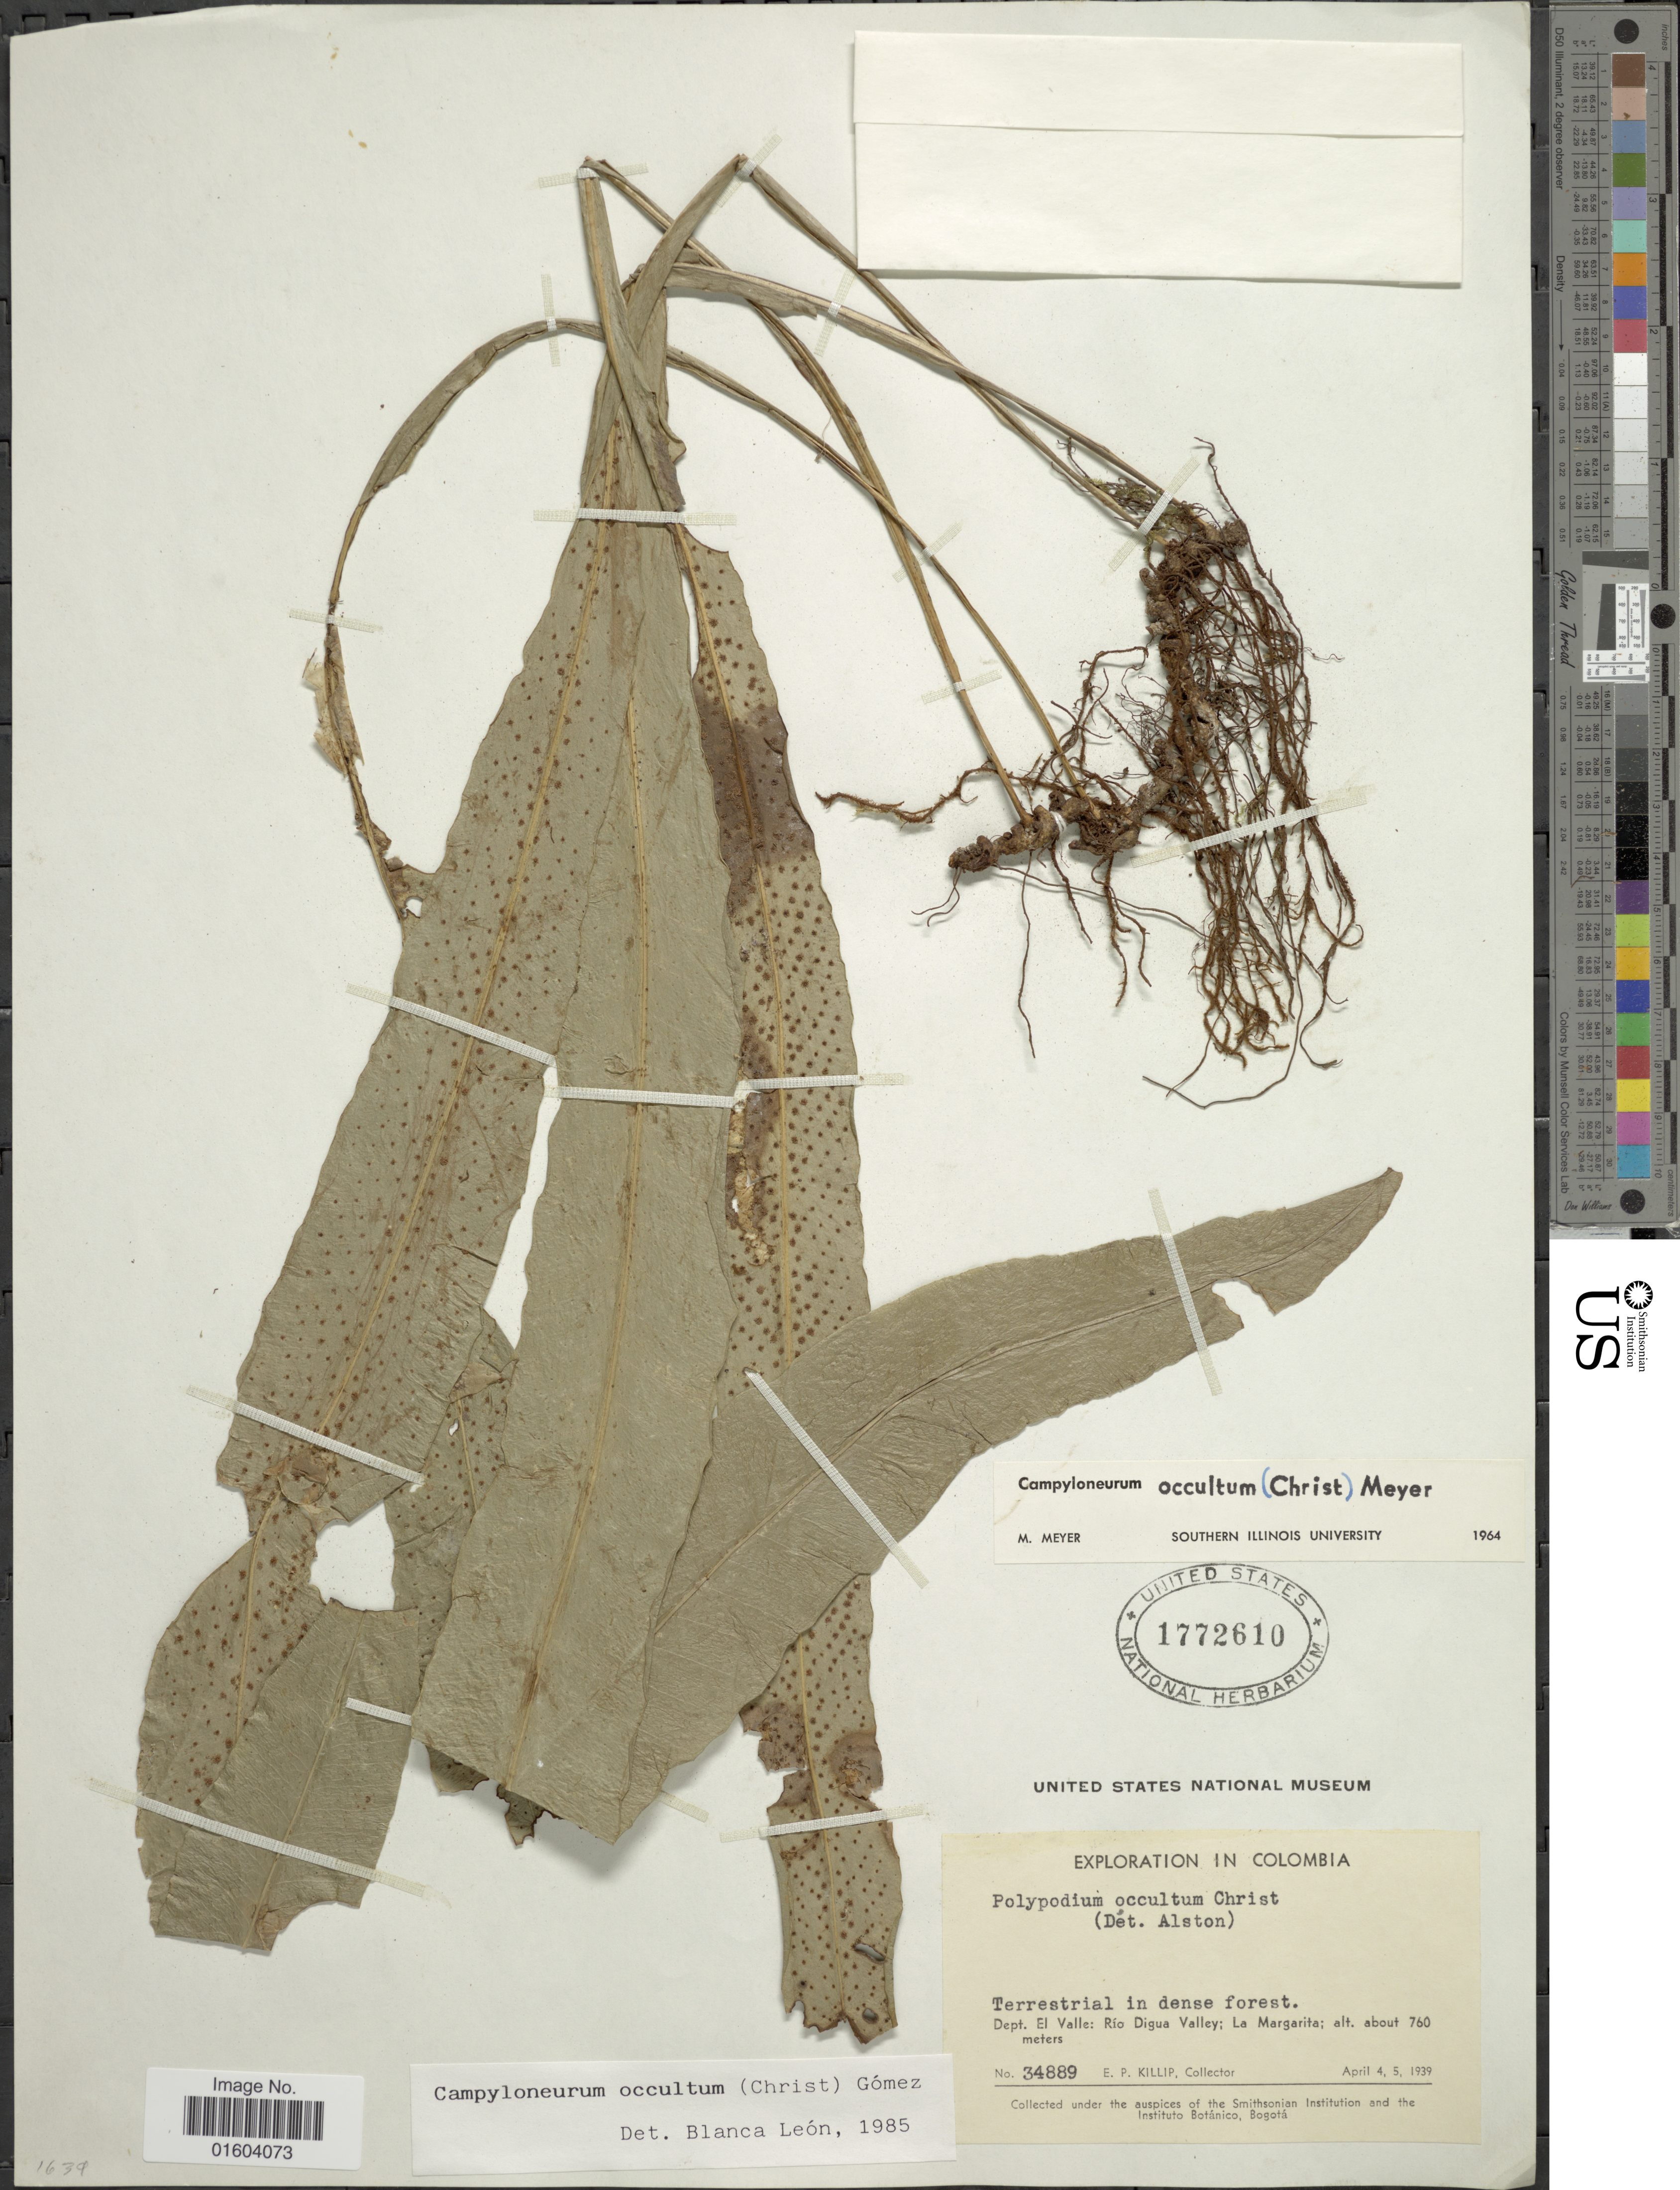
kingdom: Plantae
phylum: Tracheophyta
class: Polypodiopsida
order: Polypodiales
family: Polypodiaceae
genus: Campyloneurum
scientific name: Campyloneurum aphanophlebium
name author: (Kunze) T. Moore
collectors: E. P. Killip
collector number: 34889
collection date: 1939-04-04/1939-04-05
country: Colombia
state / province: Valle del Cauca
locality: Colombia Dept El Valle: Rio Digua Valley; La Margarita.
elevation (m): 760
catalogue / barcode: US 1772610